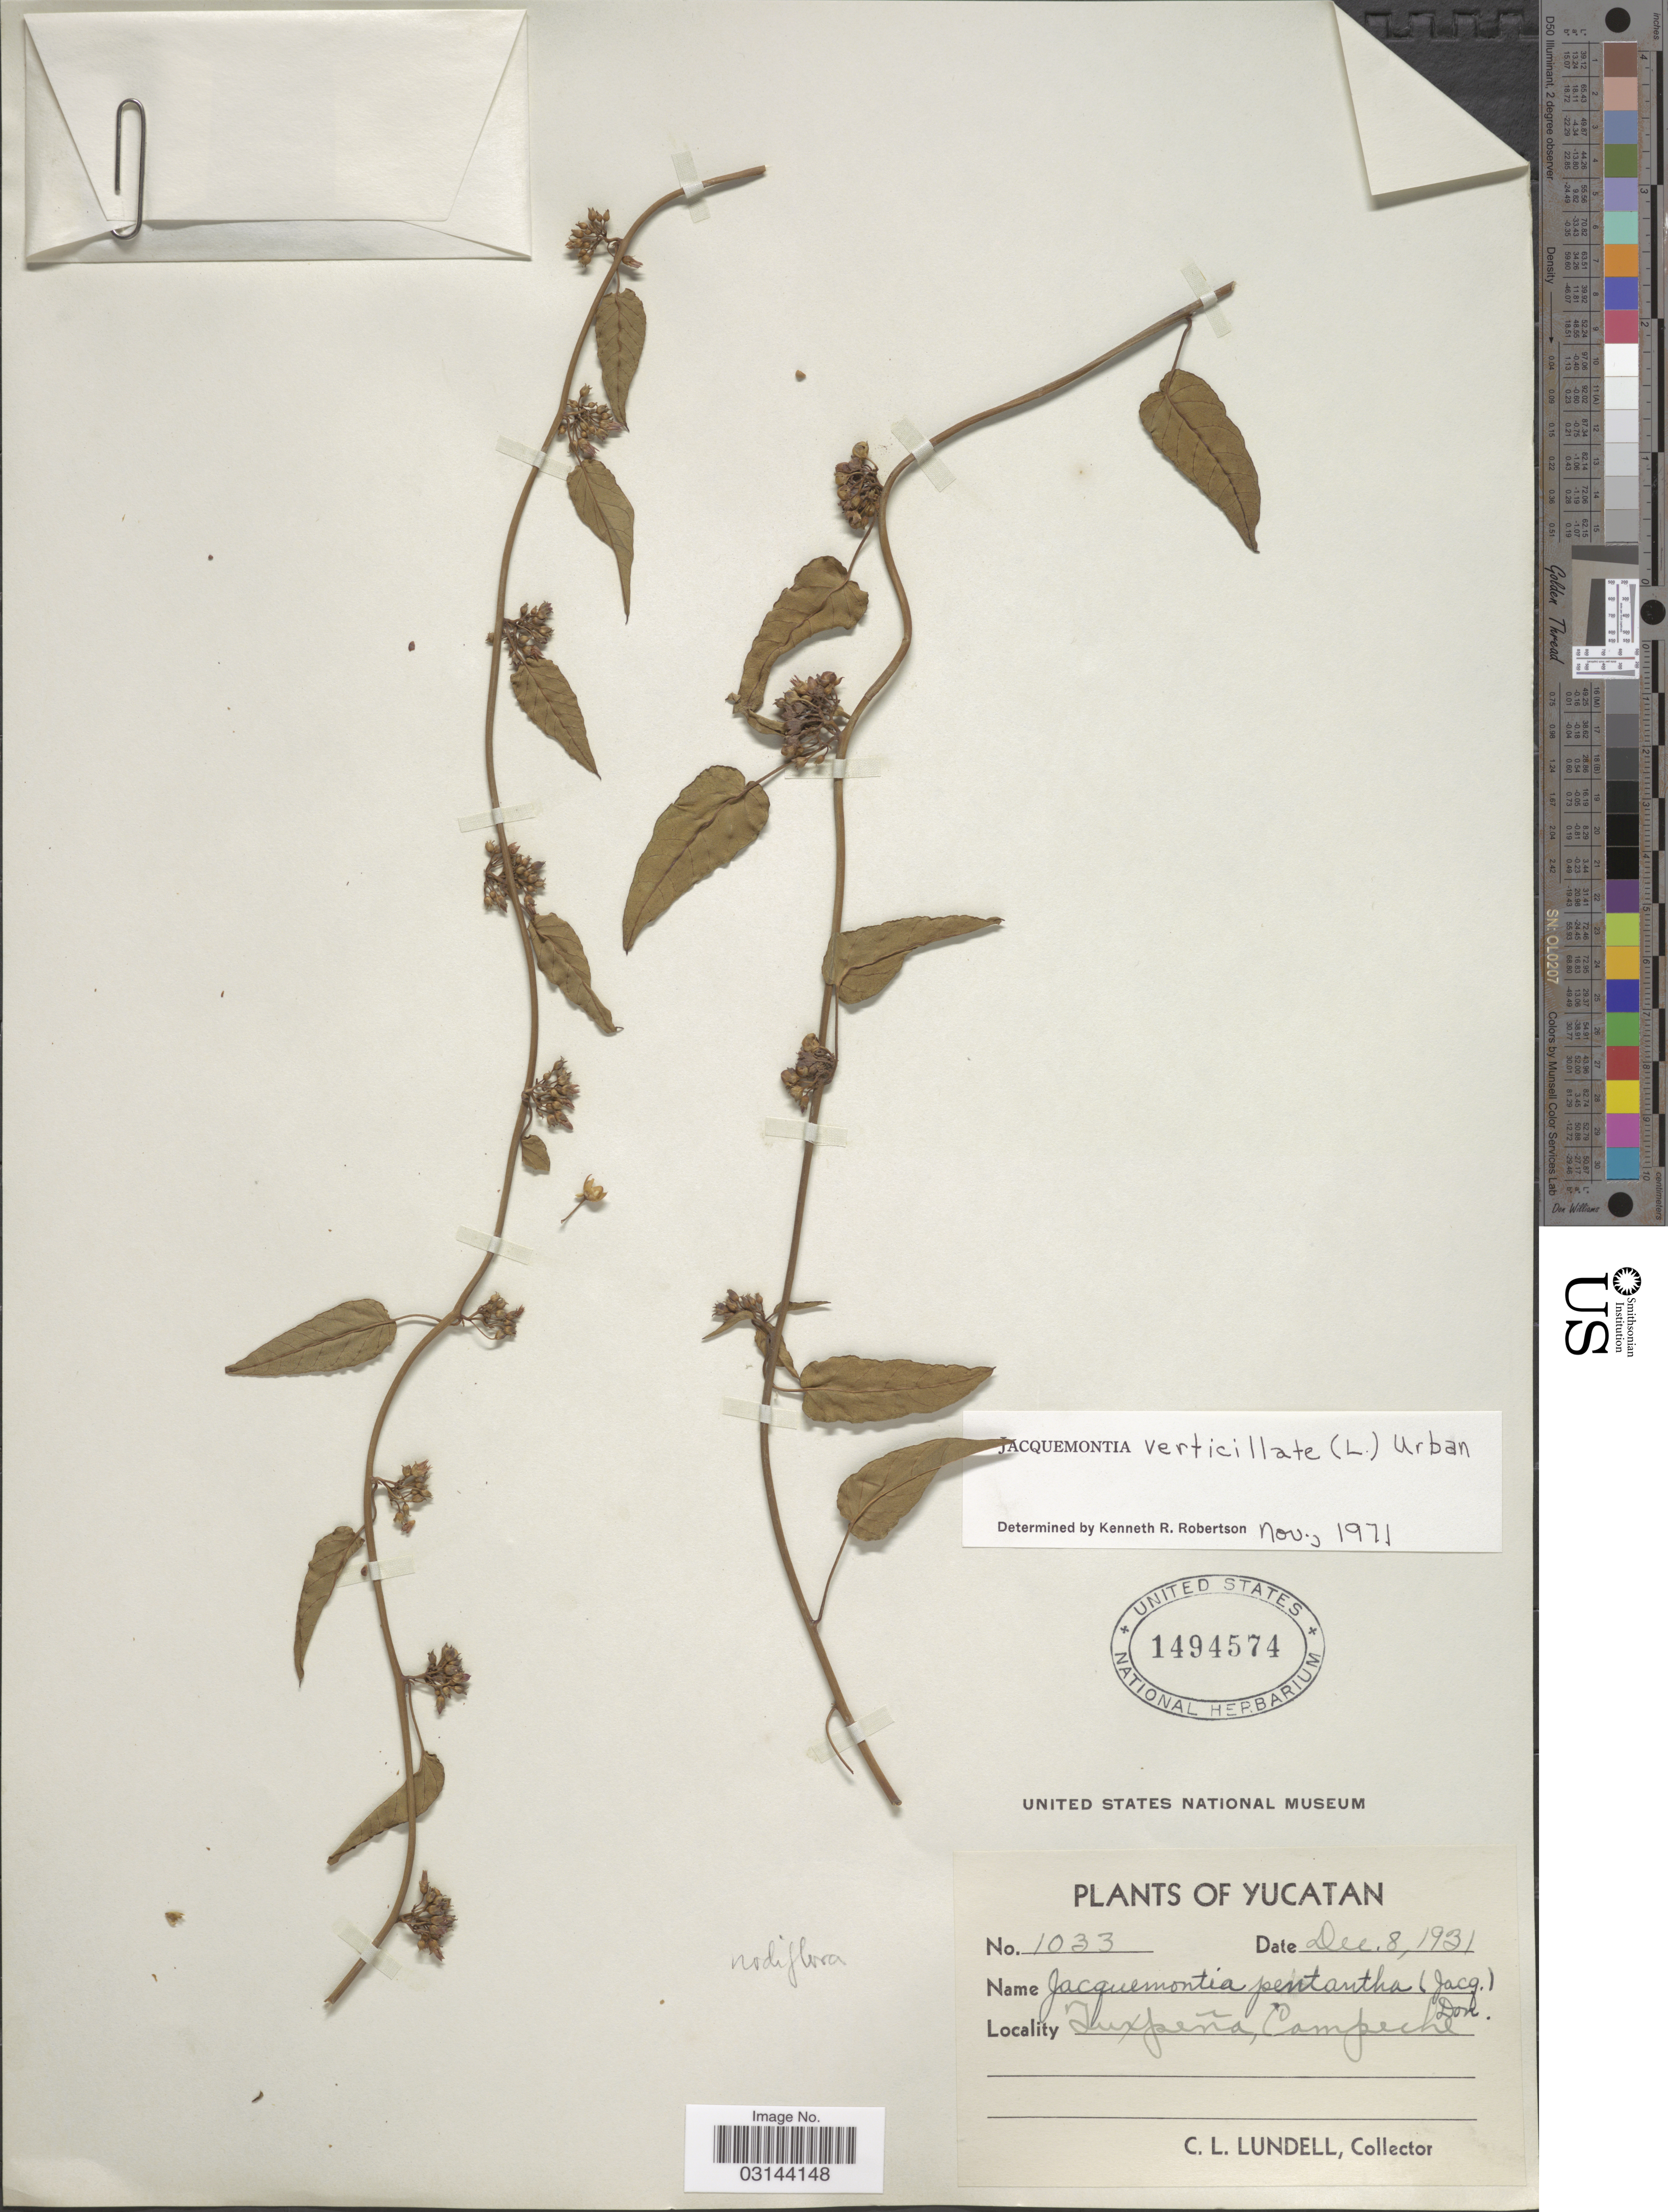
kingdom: Plantae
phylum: Tracheophyta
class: Magnoliopsida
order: Solanales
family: Convolvulaceae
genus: Jacquemontia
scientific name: Jacquemontia verticillata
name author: (L.) Urb.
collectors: C. L. Lundell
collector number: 1033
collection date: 1931-12-08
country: Mexico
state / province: Campeche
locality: Tuxpeña, Campeche.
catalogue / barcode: US 1494574